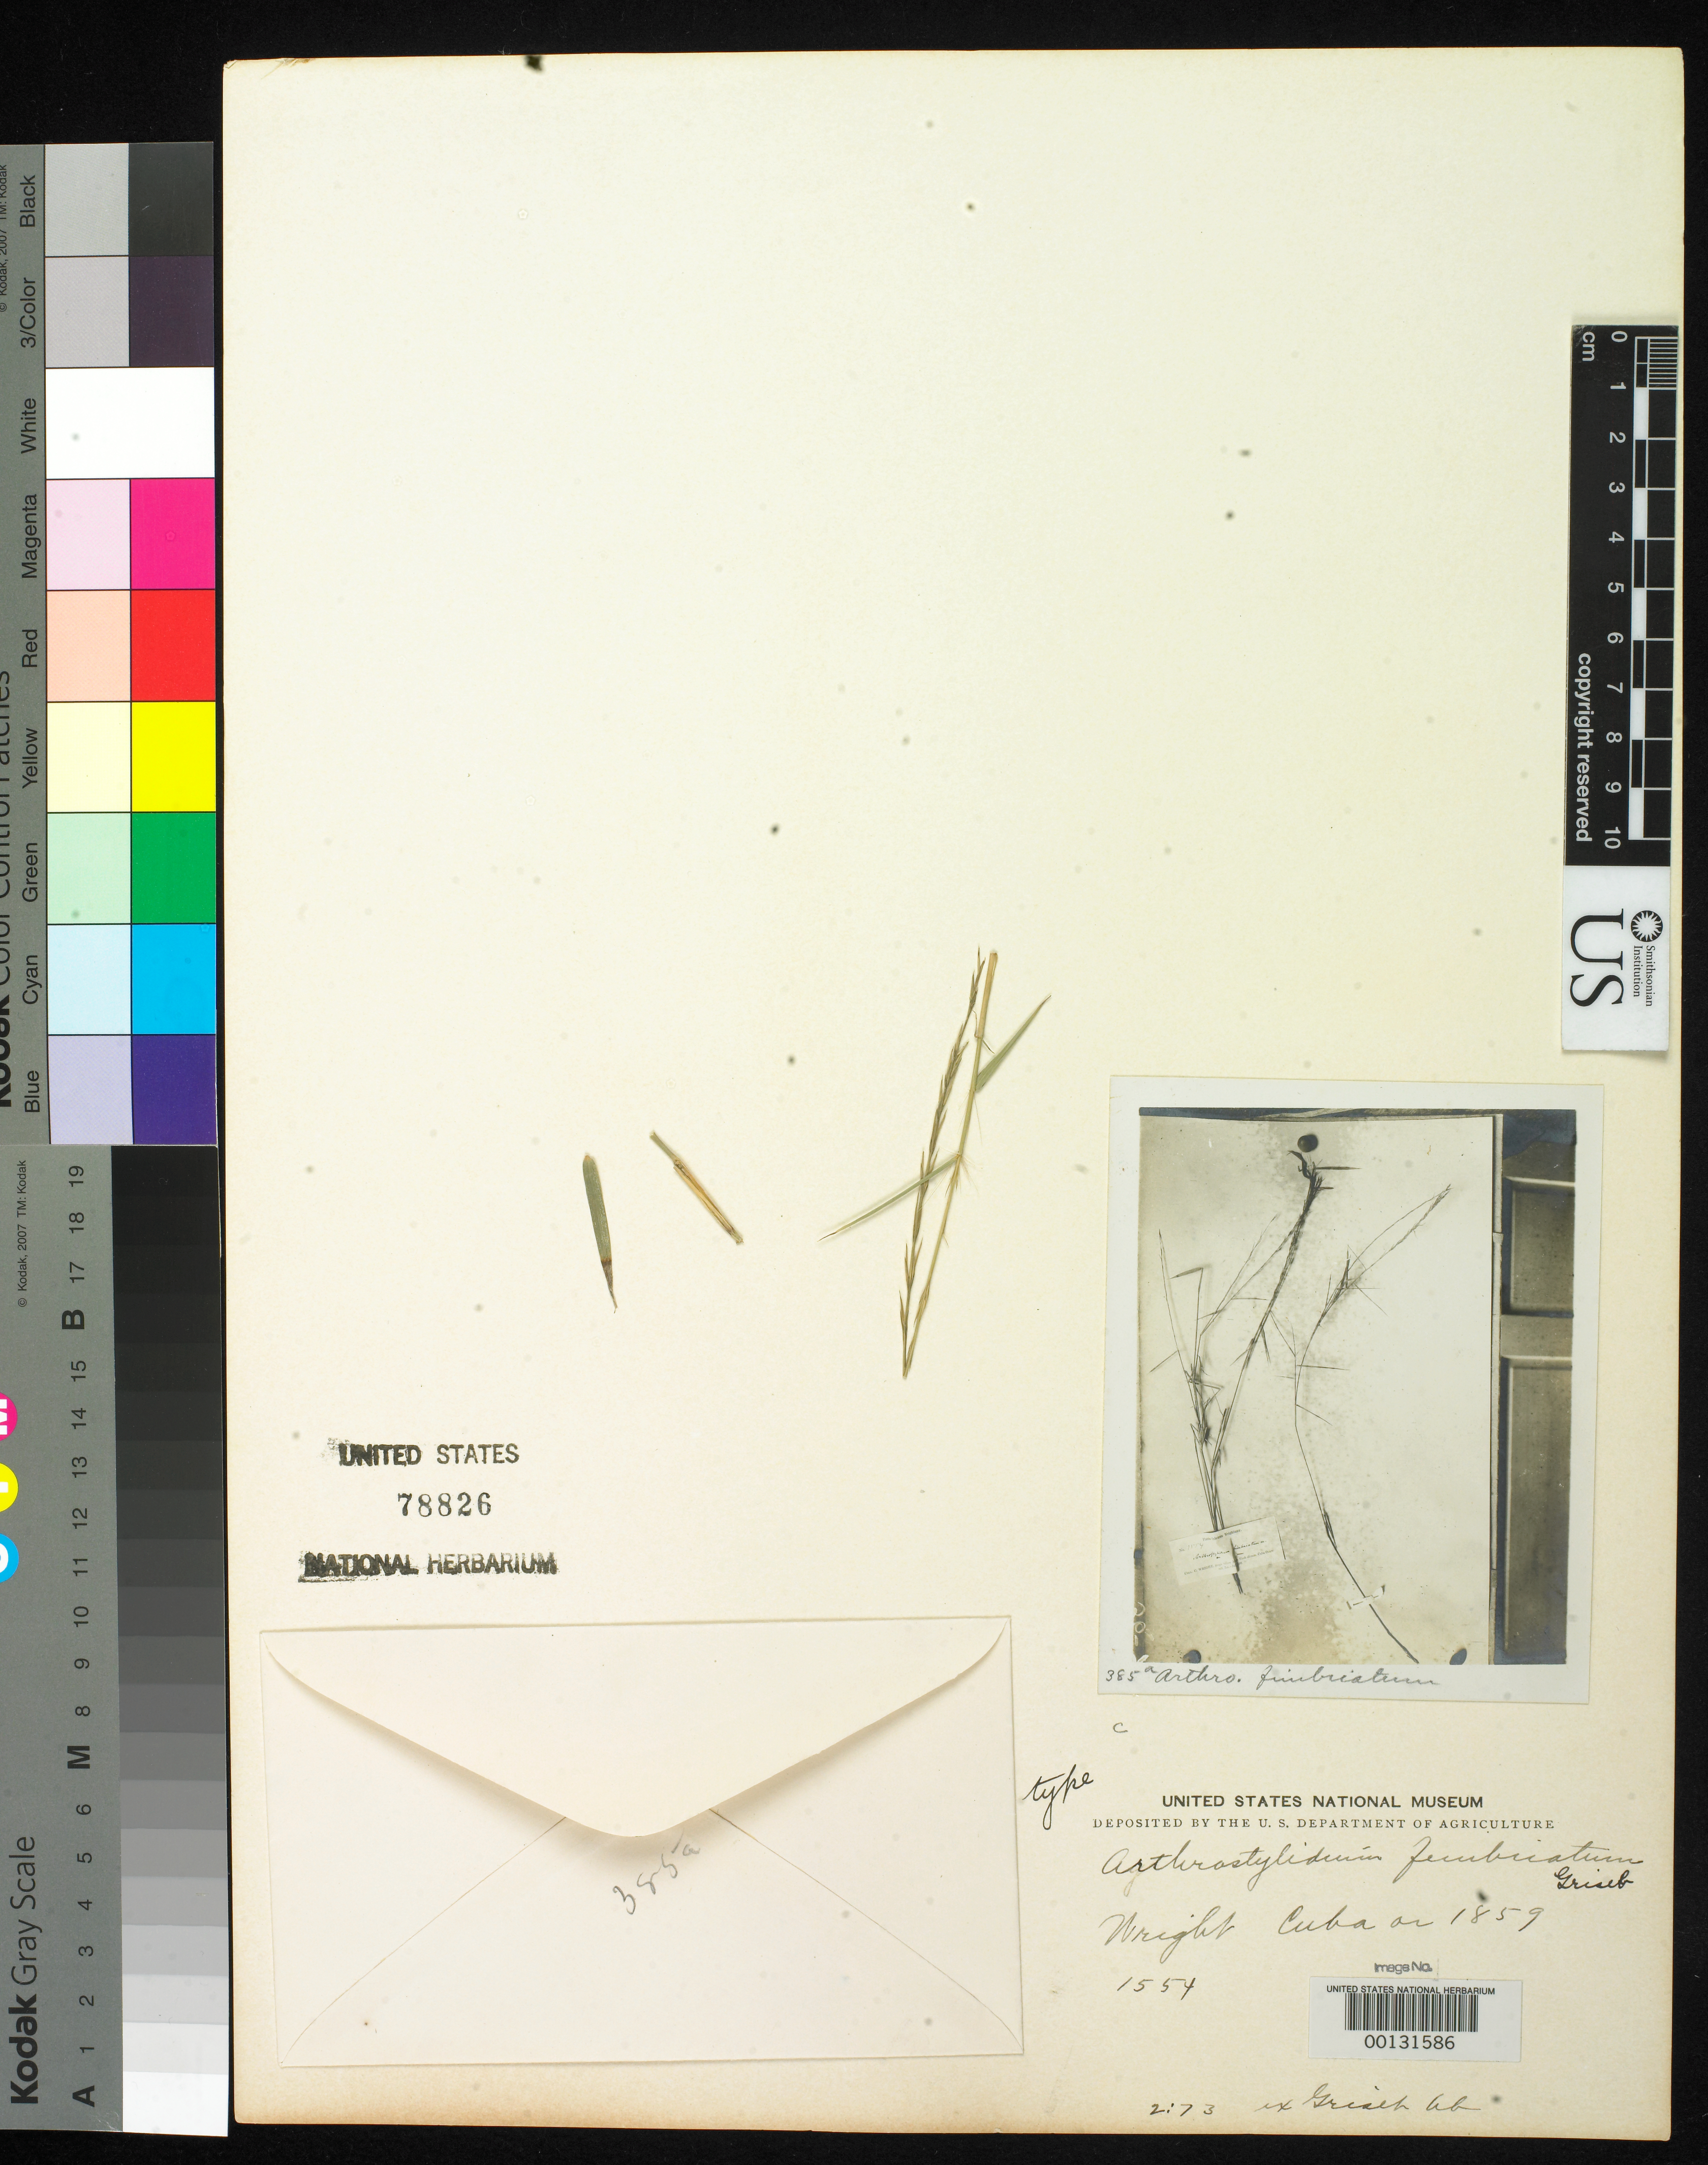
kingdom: Plantae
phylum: Tracheophyta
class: Liliopsida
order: Poales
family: Poaceae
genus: Arthrostylidium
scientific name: Arthrostylidium fimbriatum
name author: Griseb.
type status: Type Material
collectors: C. Wright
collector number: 1554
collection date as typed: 1859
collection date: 1859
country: Cuba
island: Greater Antilles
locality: Near Monte Verde.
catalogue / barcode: US 78826